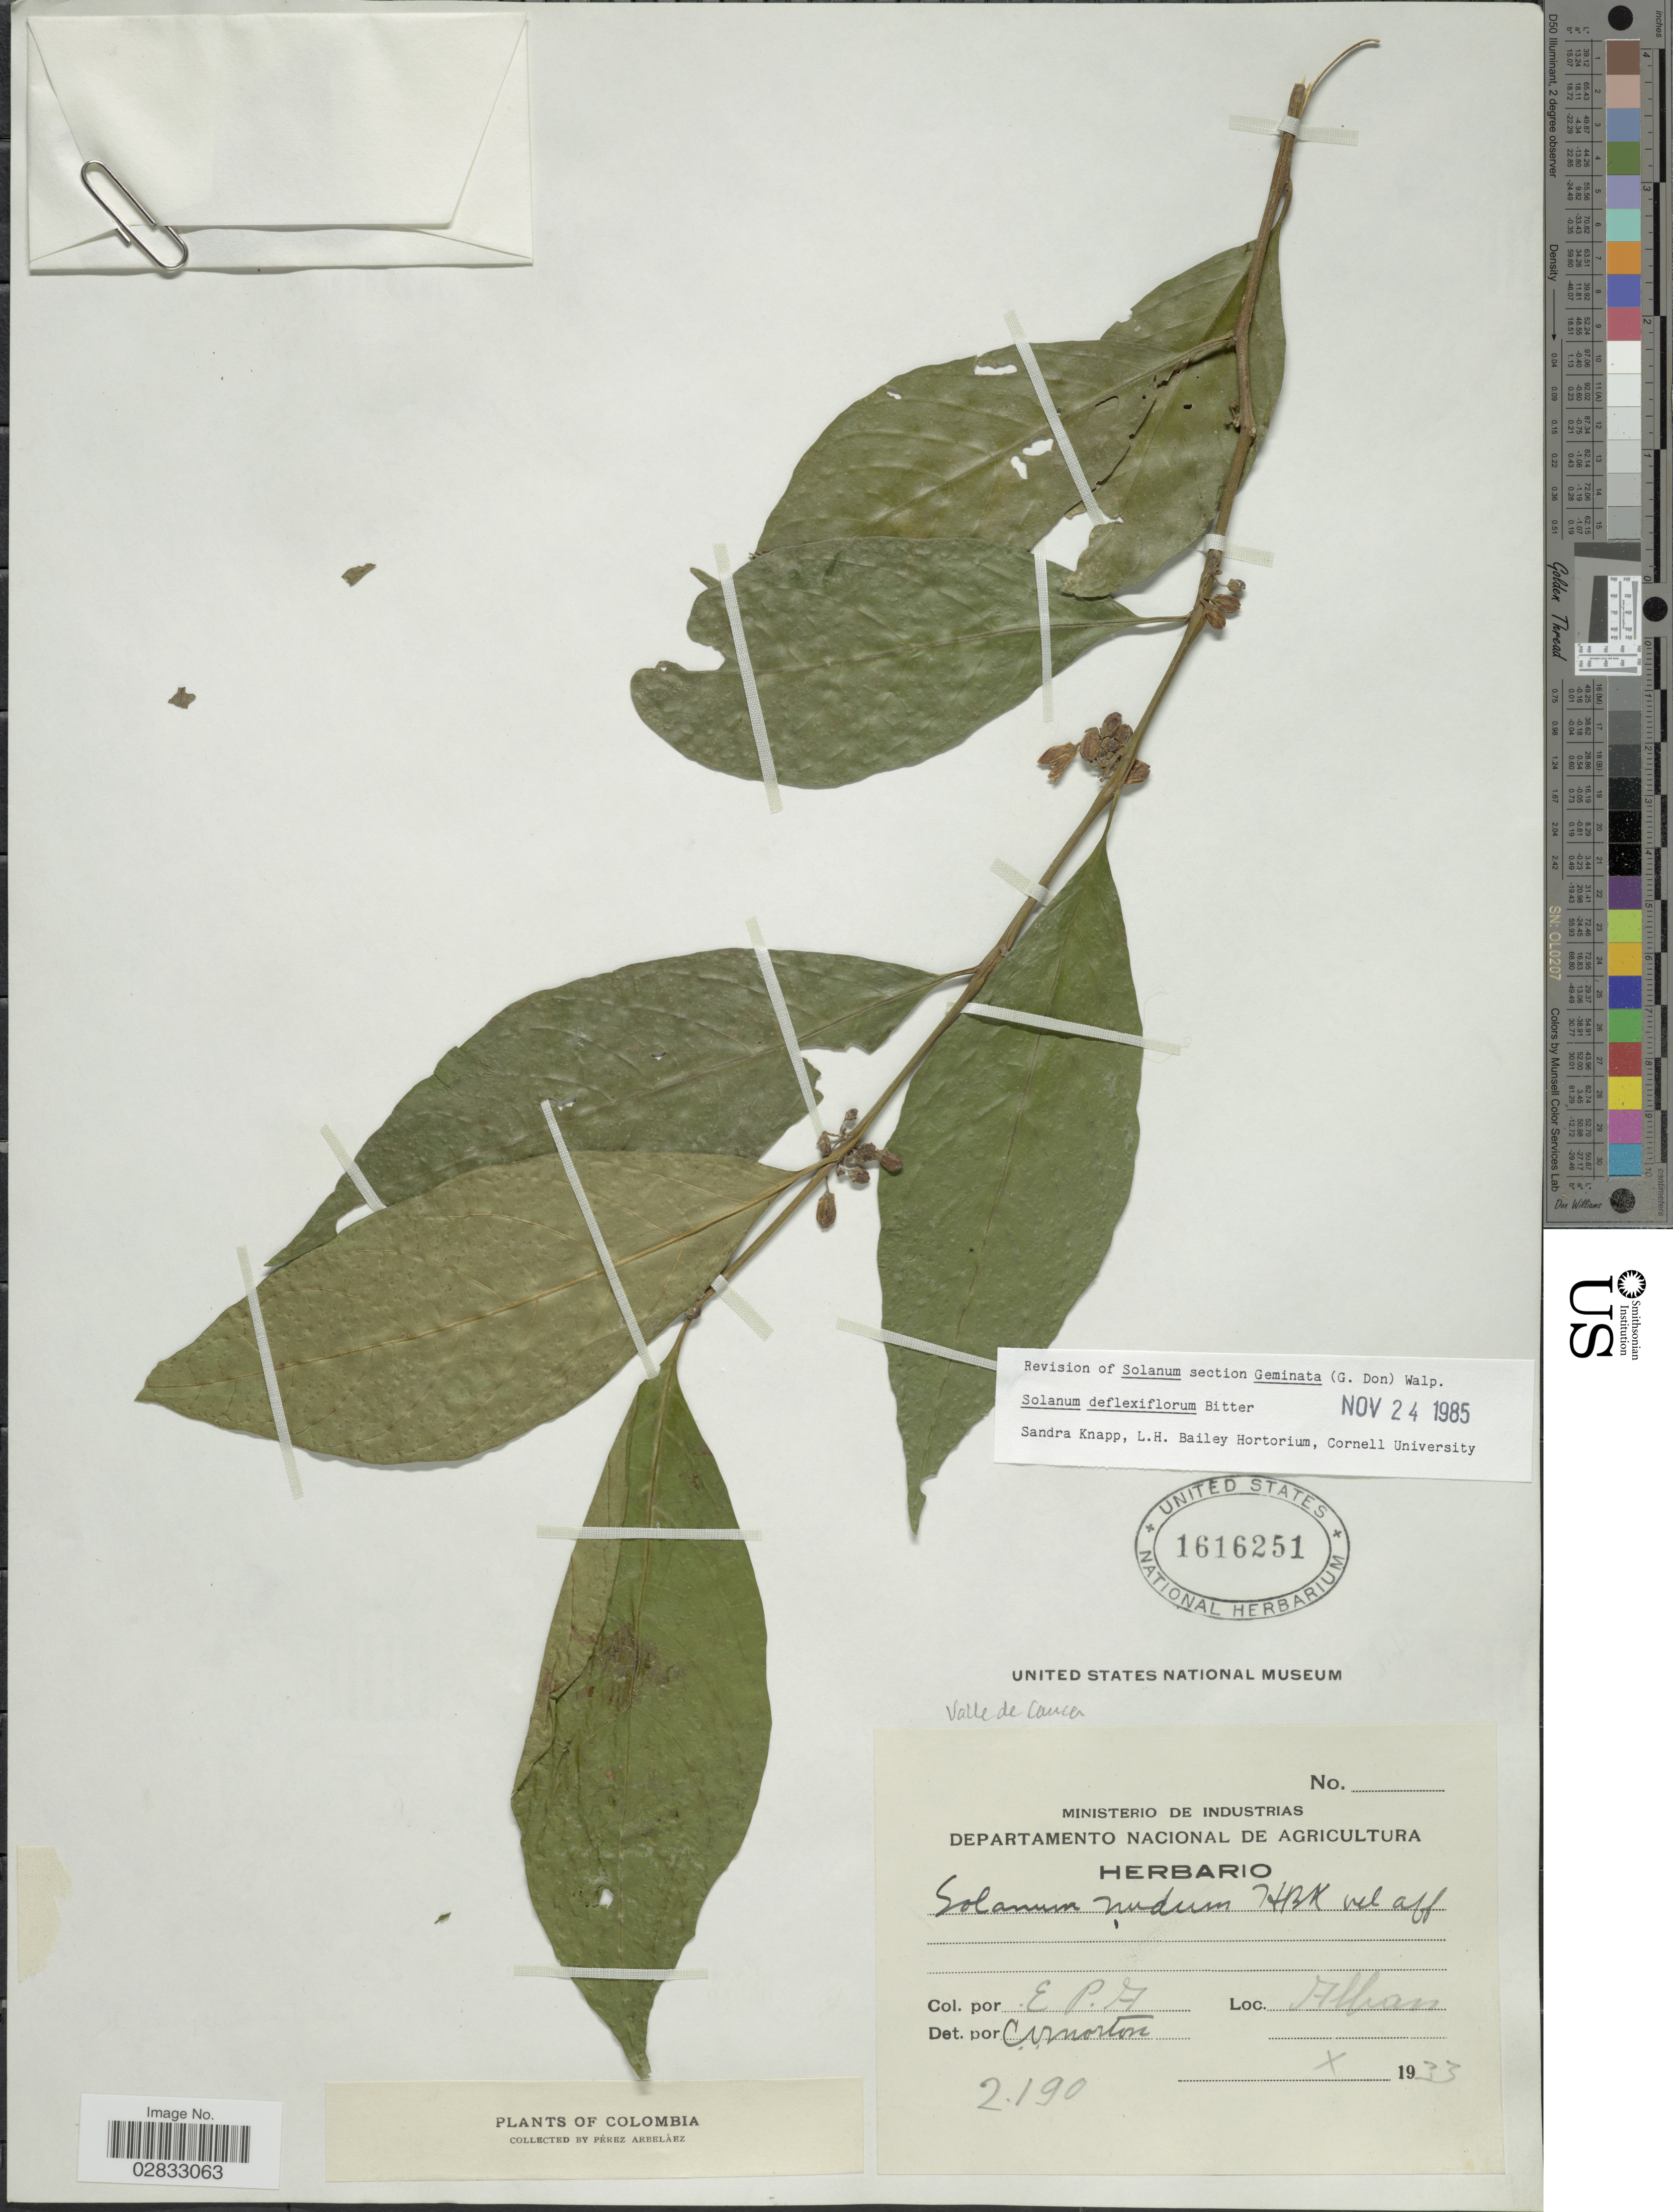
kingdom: Plantae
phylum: Tracheophyta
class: Magnoliopsida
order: Solanales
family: Solanaceae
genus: Solanum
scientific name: Solanum deflexiflorum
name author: Bitter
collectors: E. Pérez Arbeláez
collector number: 2190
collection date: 1933-10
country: Colombia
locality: Alban.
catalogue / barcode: US 1616251